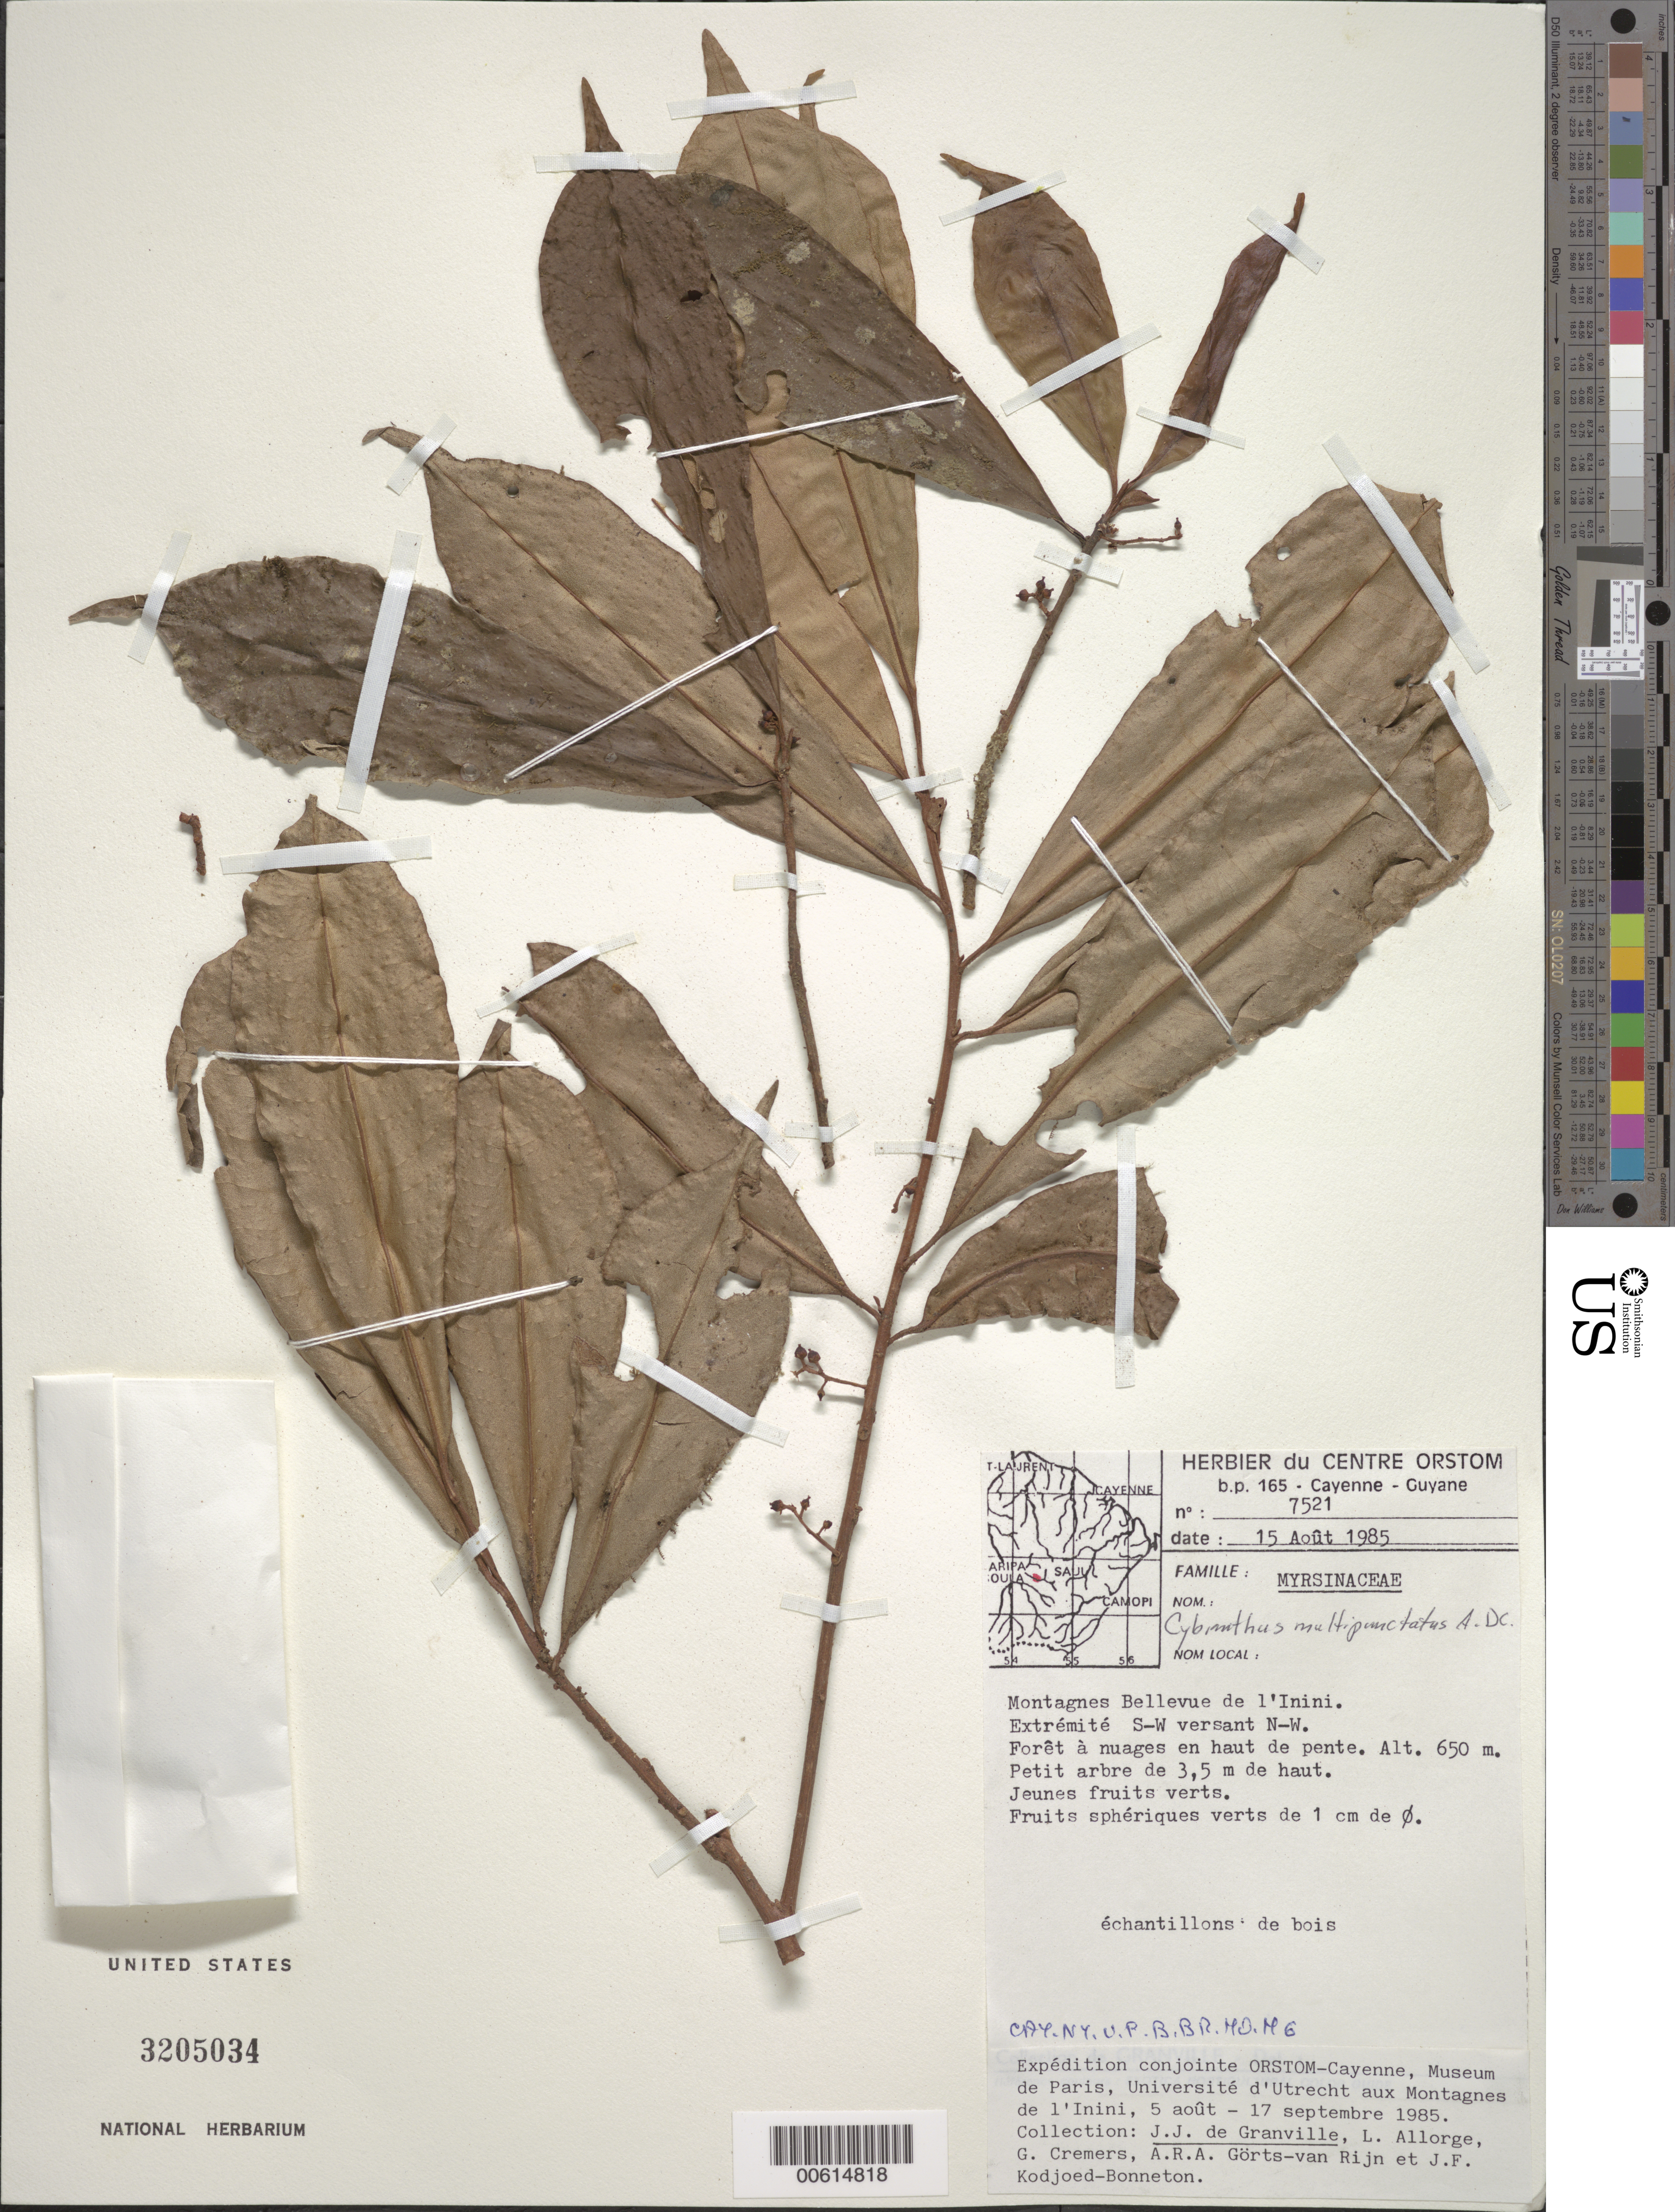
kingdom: Plantae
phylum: Tracheophyta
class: Magnoliopsida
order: Ericales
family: Primulaceae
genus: Cybianthus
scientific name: Cybianthus guyanensis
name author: (A. DC.) Miq.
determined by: Pipoly, J. J., III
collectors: J.-J. de Granville, L. Allorge, G. Cremers, A. .R. A. Görts-van Rijn & J. Kodjoed-Bonneton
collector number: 7521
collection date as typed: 15-Aug-85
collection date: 1985-08-15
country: French Guiana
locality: Montagnes Bellevue de l'Inini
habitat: Forêt a nuages en haut de pente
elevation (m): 650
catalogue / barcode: US 3205034